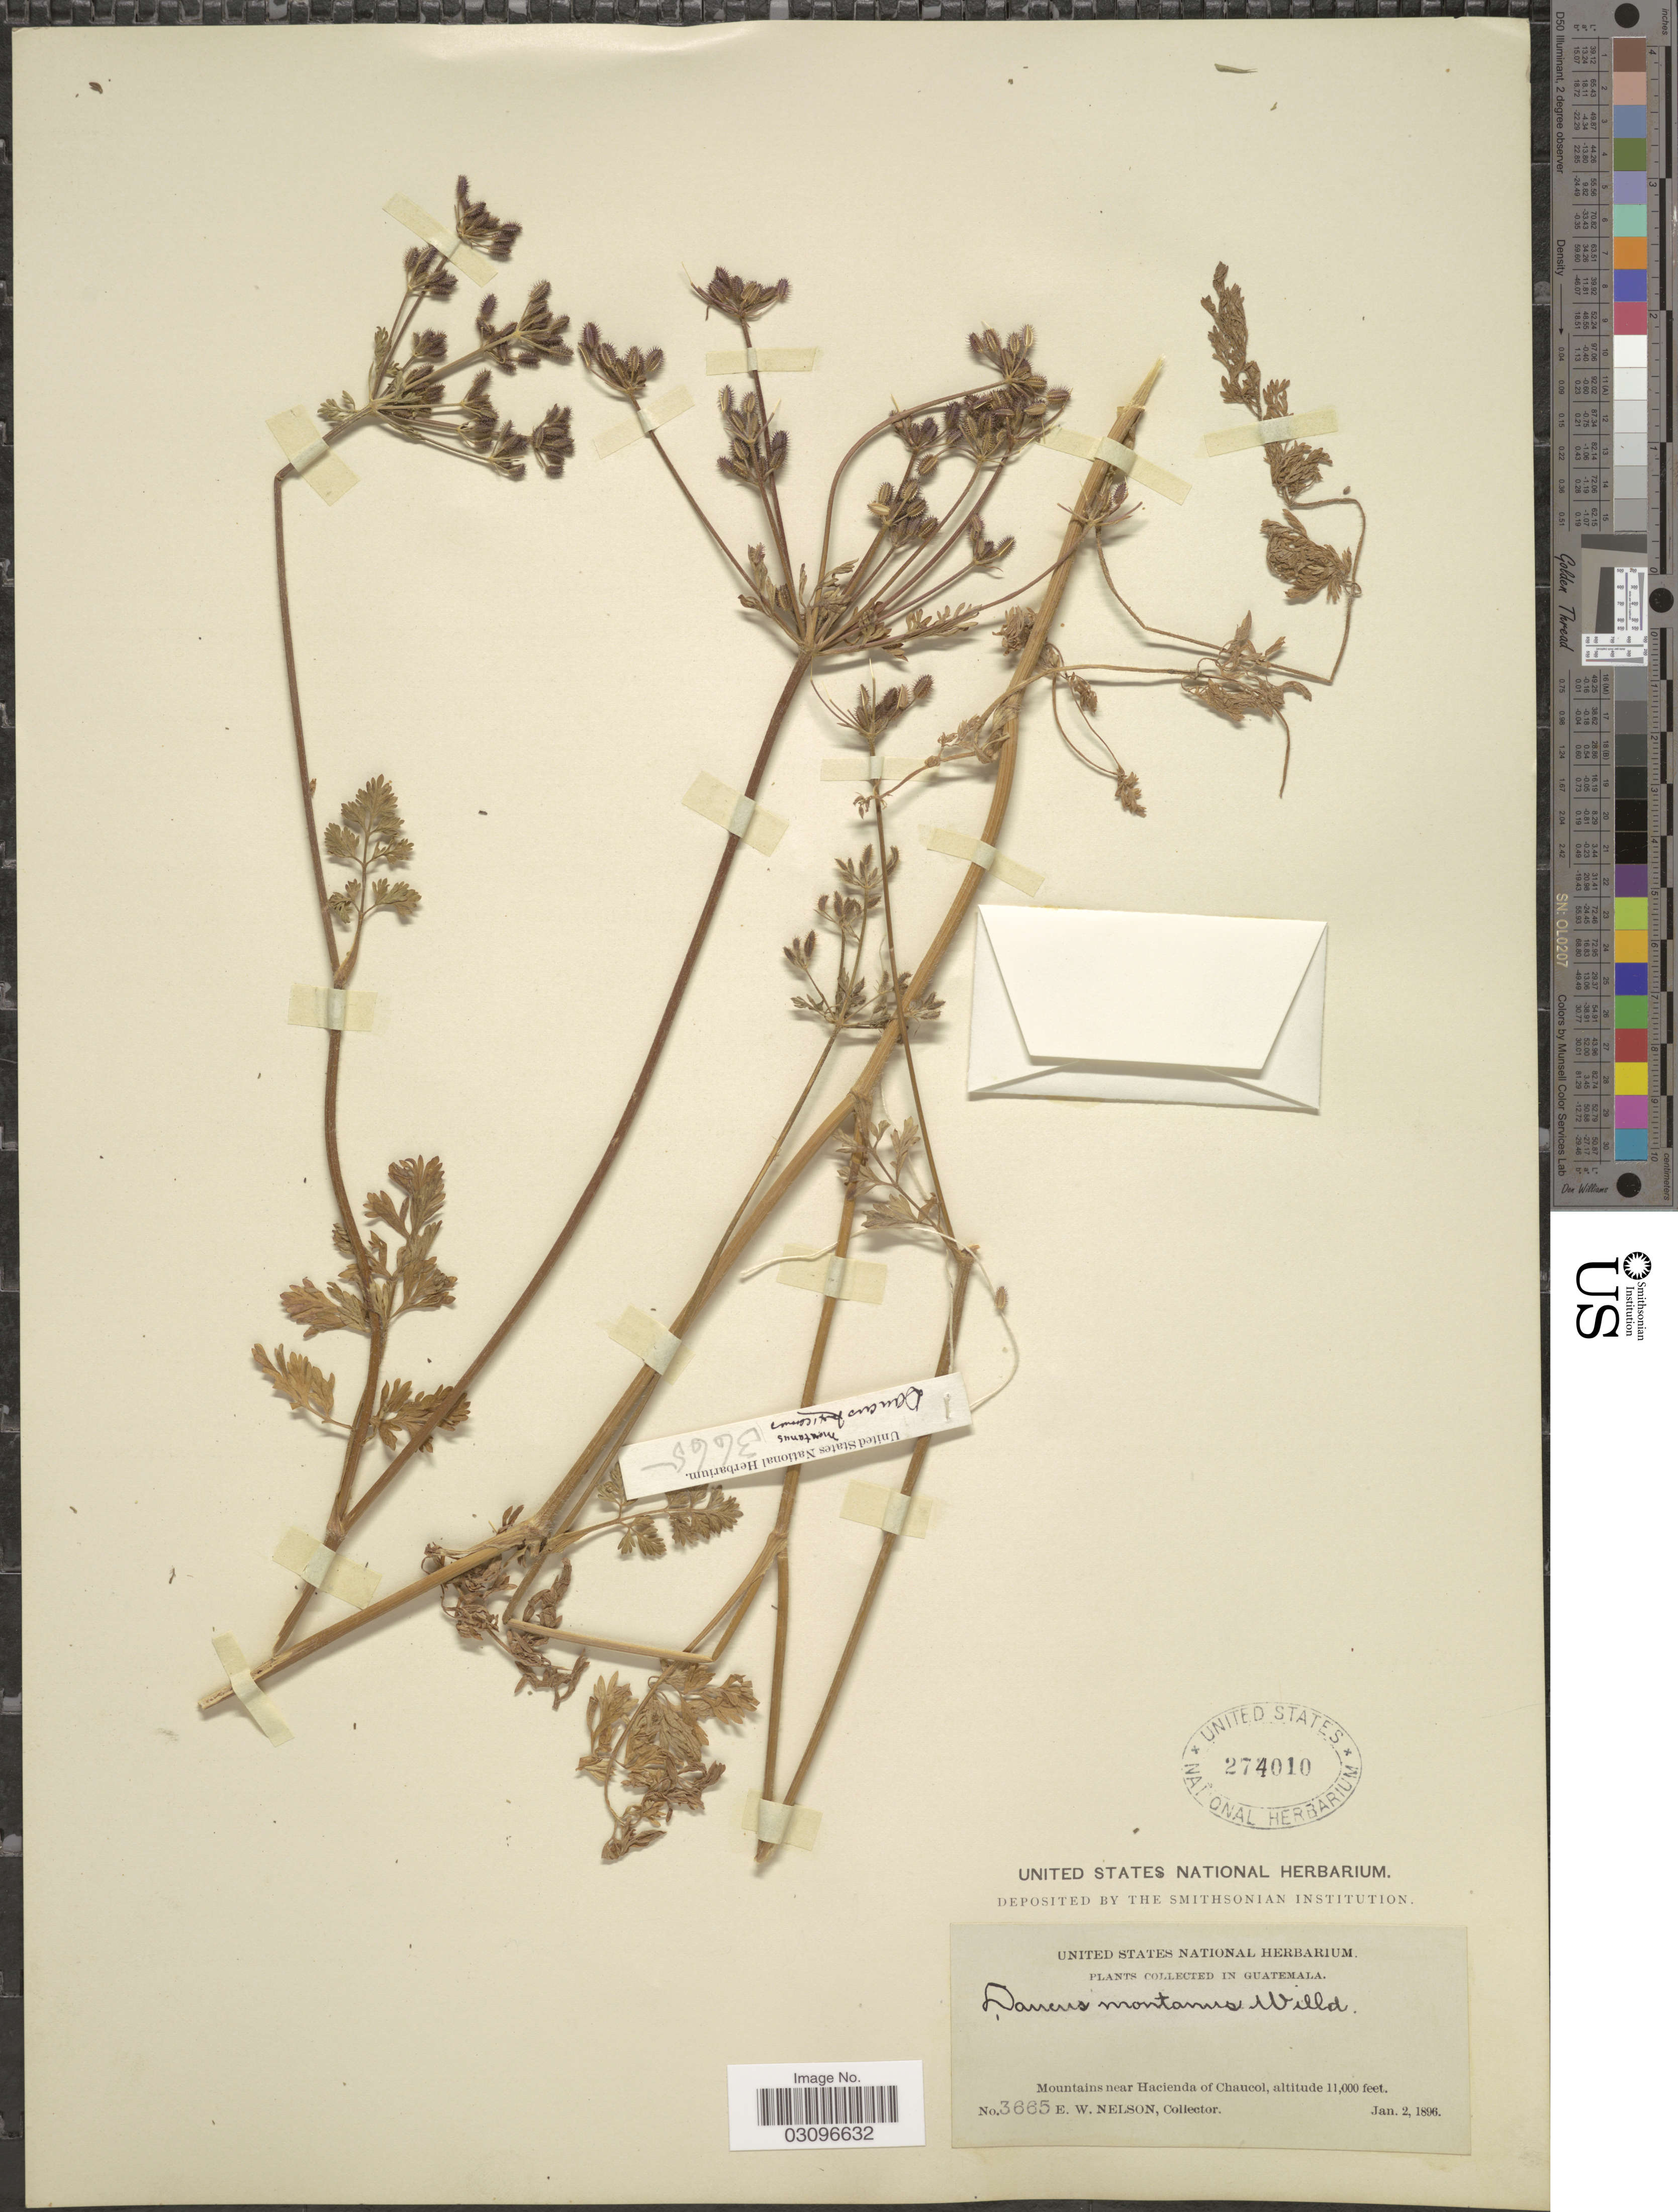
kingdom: Plantae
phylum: Tracheophyta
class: Magnoliopsida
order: Apiales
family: Apiaceae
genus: Daucus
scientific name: Daucus montanus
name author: Humb. & Bonpl. ex Spreng.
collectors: E. W. Nelson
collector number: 3665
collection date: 1896-01-02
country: Guatemala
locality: Mountains near Hacienda of Chaucol.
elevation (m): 33528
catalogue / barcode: US 274010